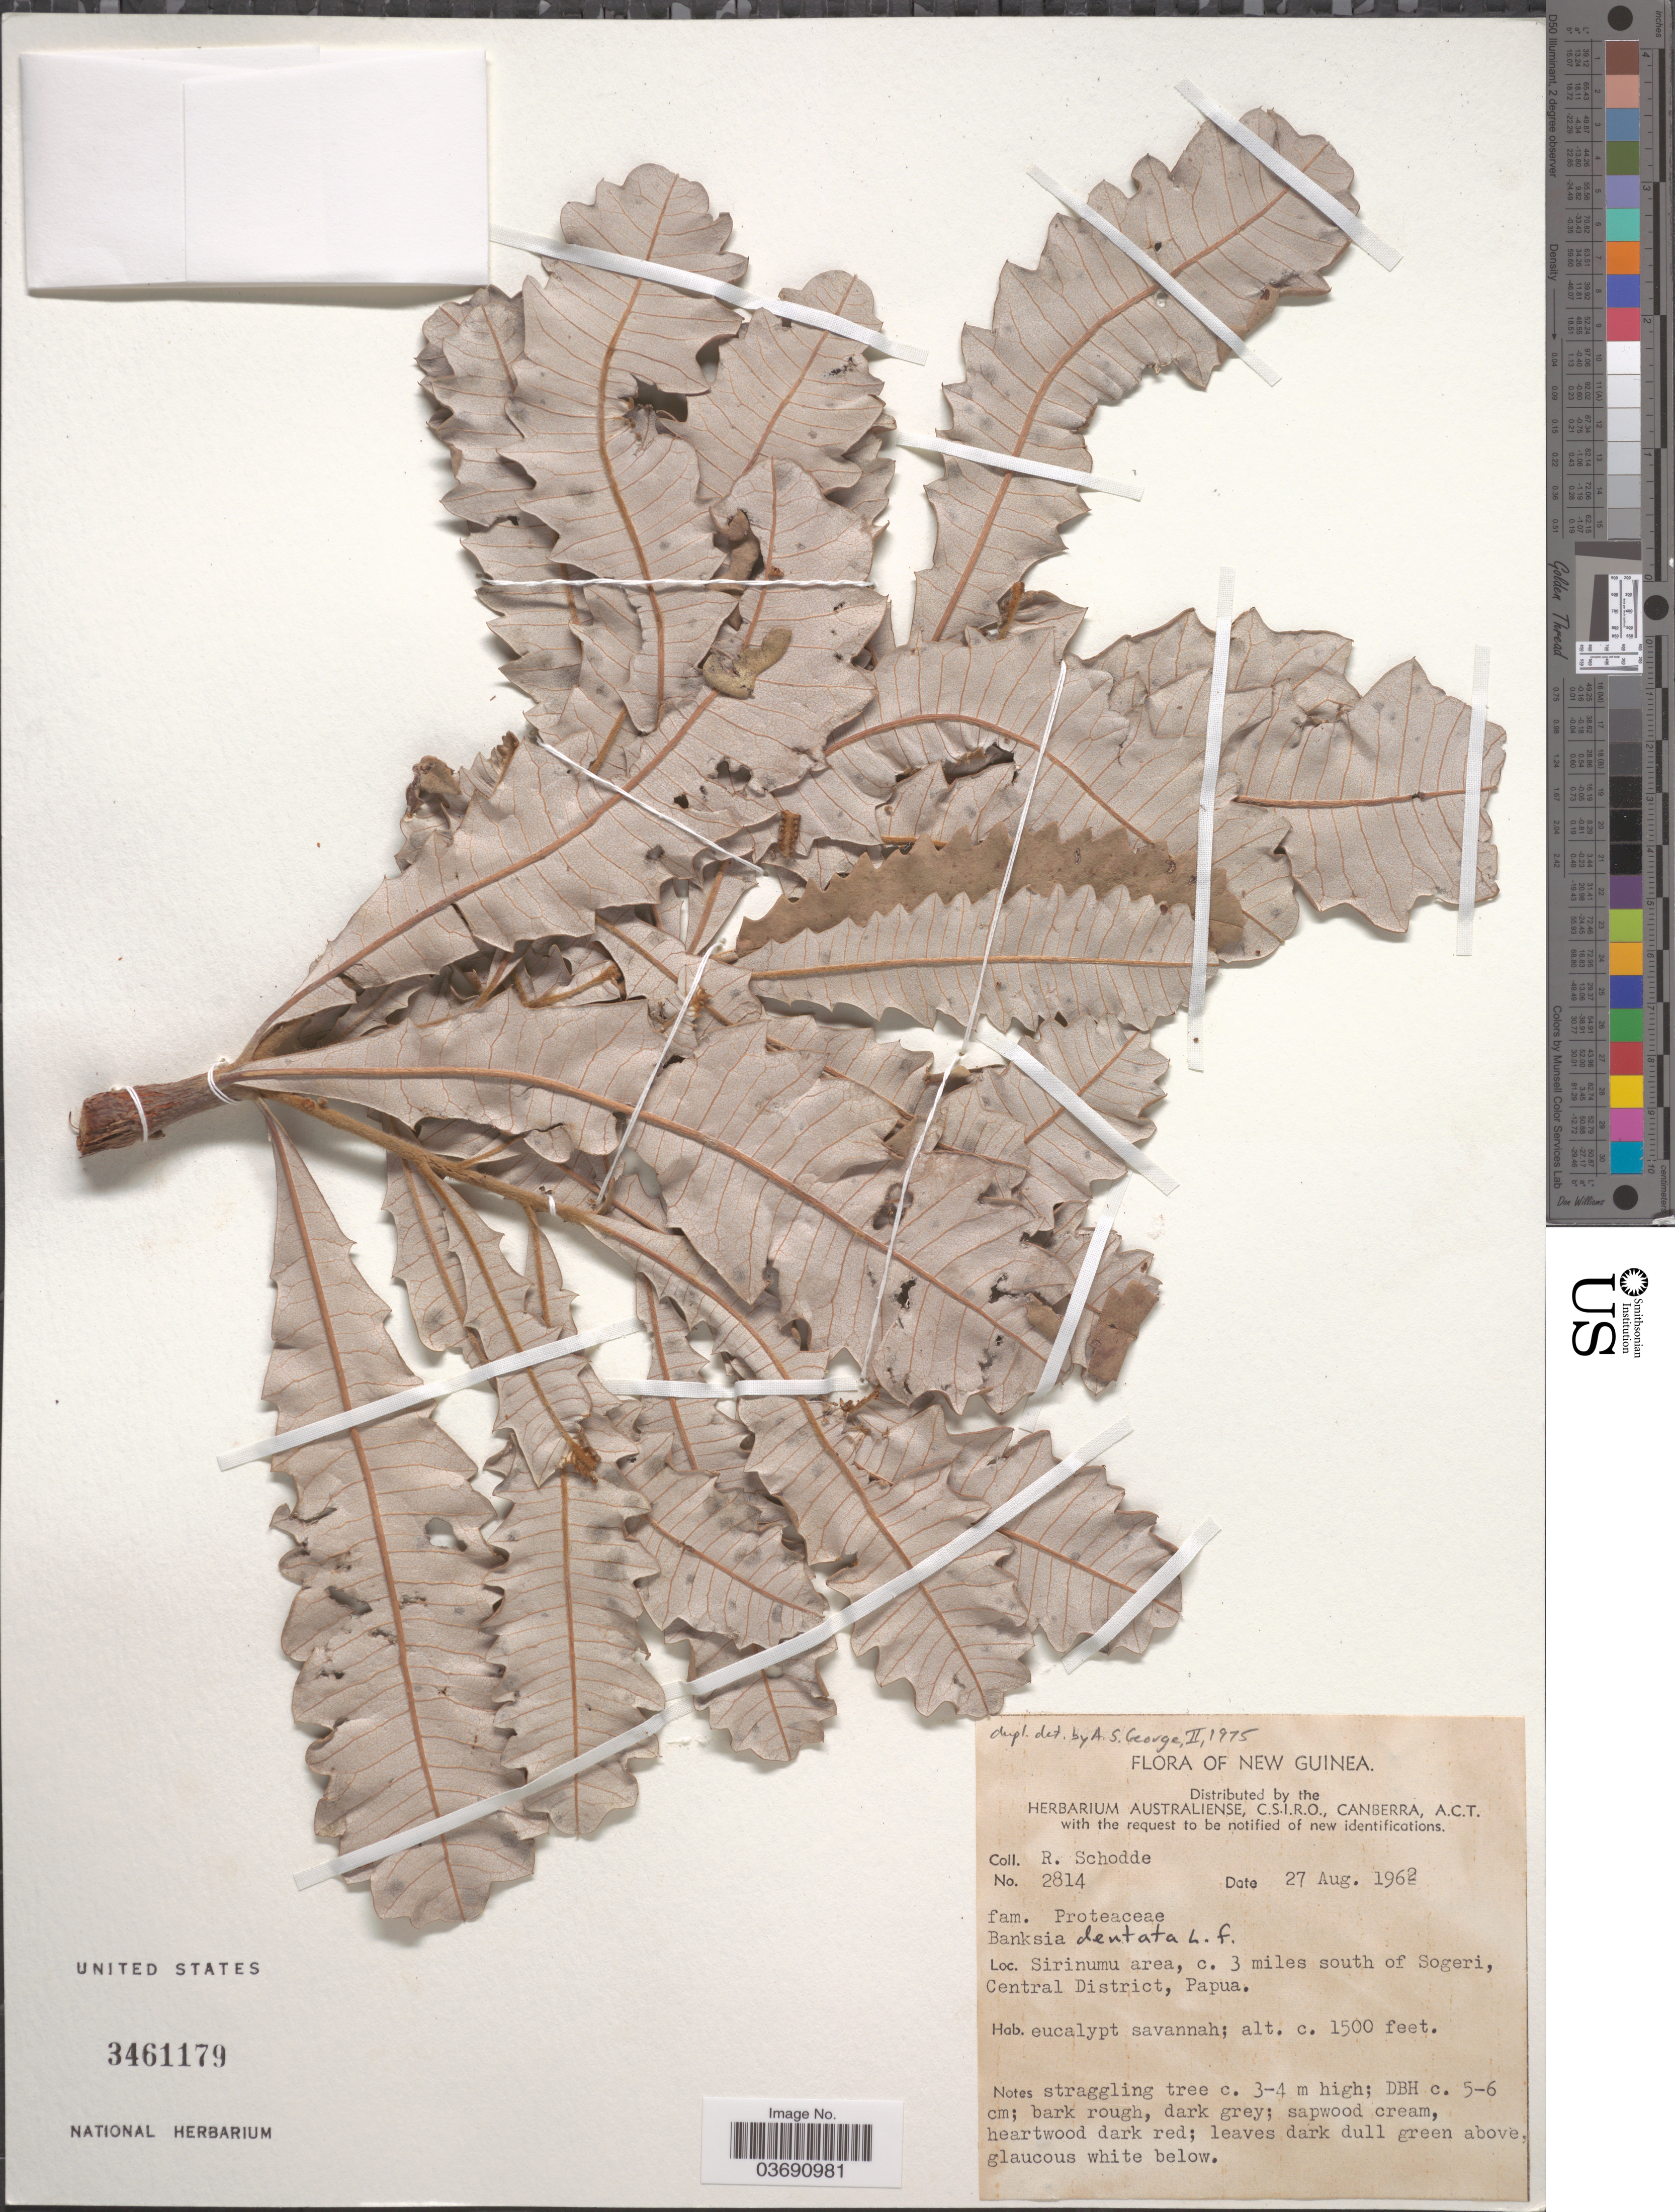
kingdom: Plantae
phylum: Tracheophyta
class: Magnoliopsida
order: Proteales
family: Proteaceae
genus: Banksia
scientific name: Banksia dentata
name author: L. f.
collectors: R. Schodde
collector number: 2814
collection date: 1962-08-27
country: Papua New Guinea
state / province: Central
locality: New Guinea. Sirinumu area, c. 3 miles south of Sogeri, Central District, Papua.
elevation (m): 457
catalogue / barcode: US 3461179